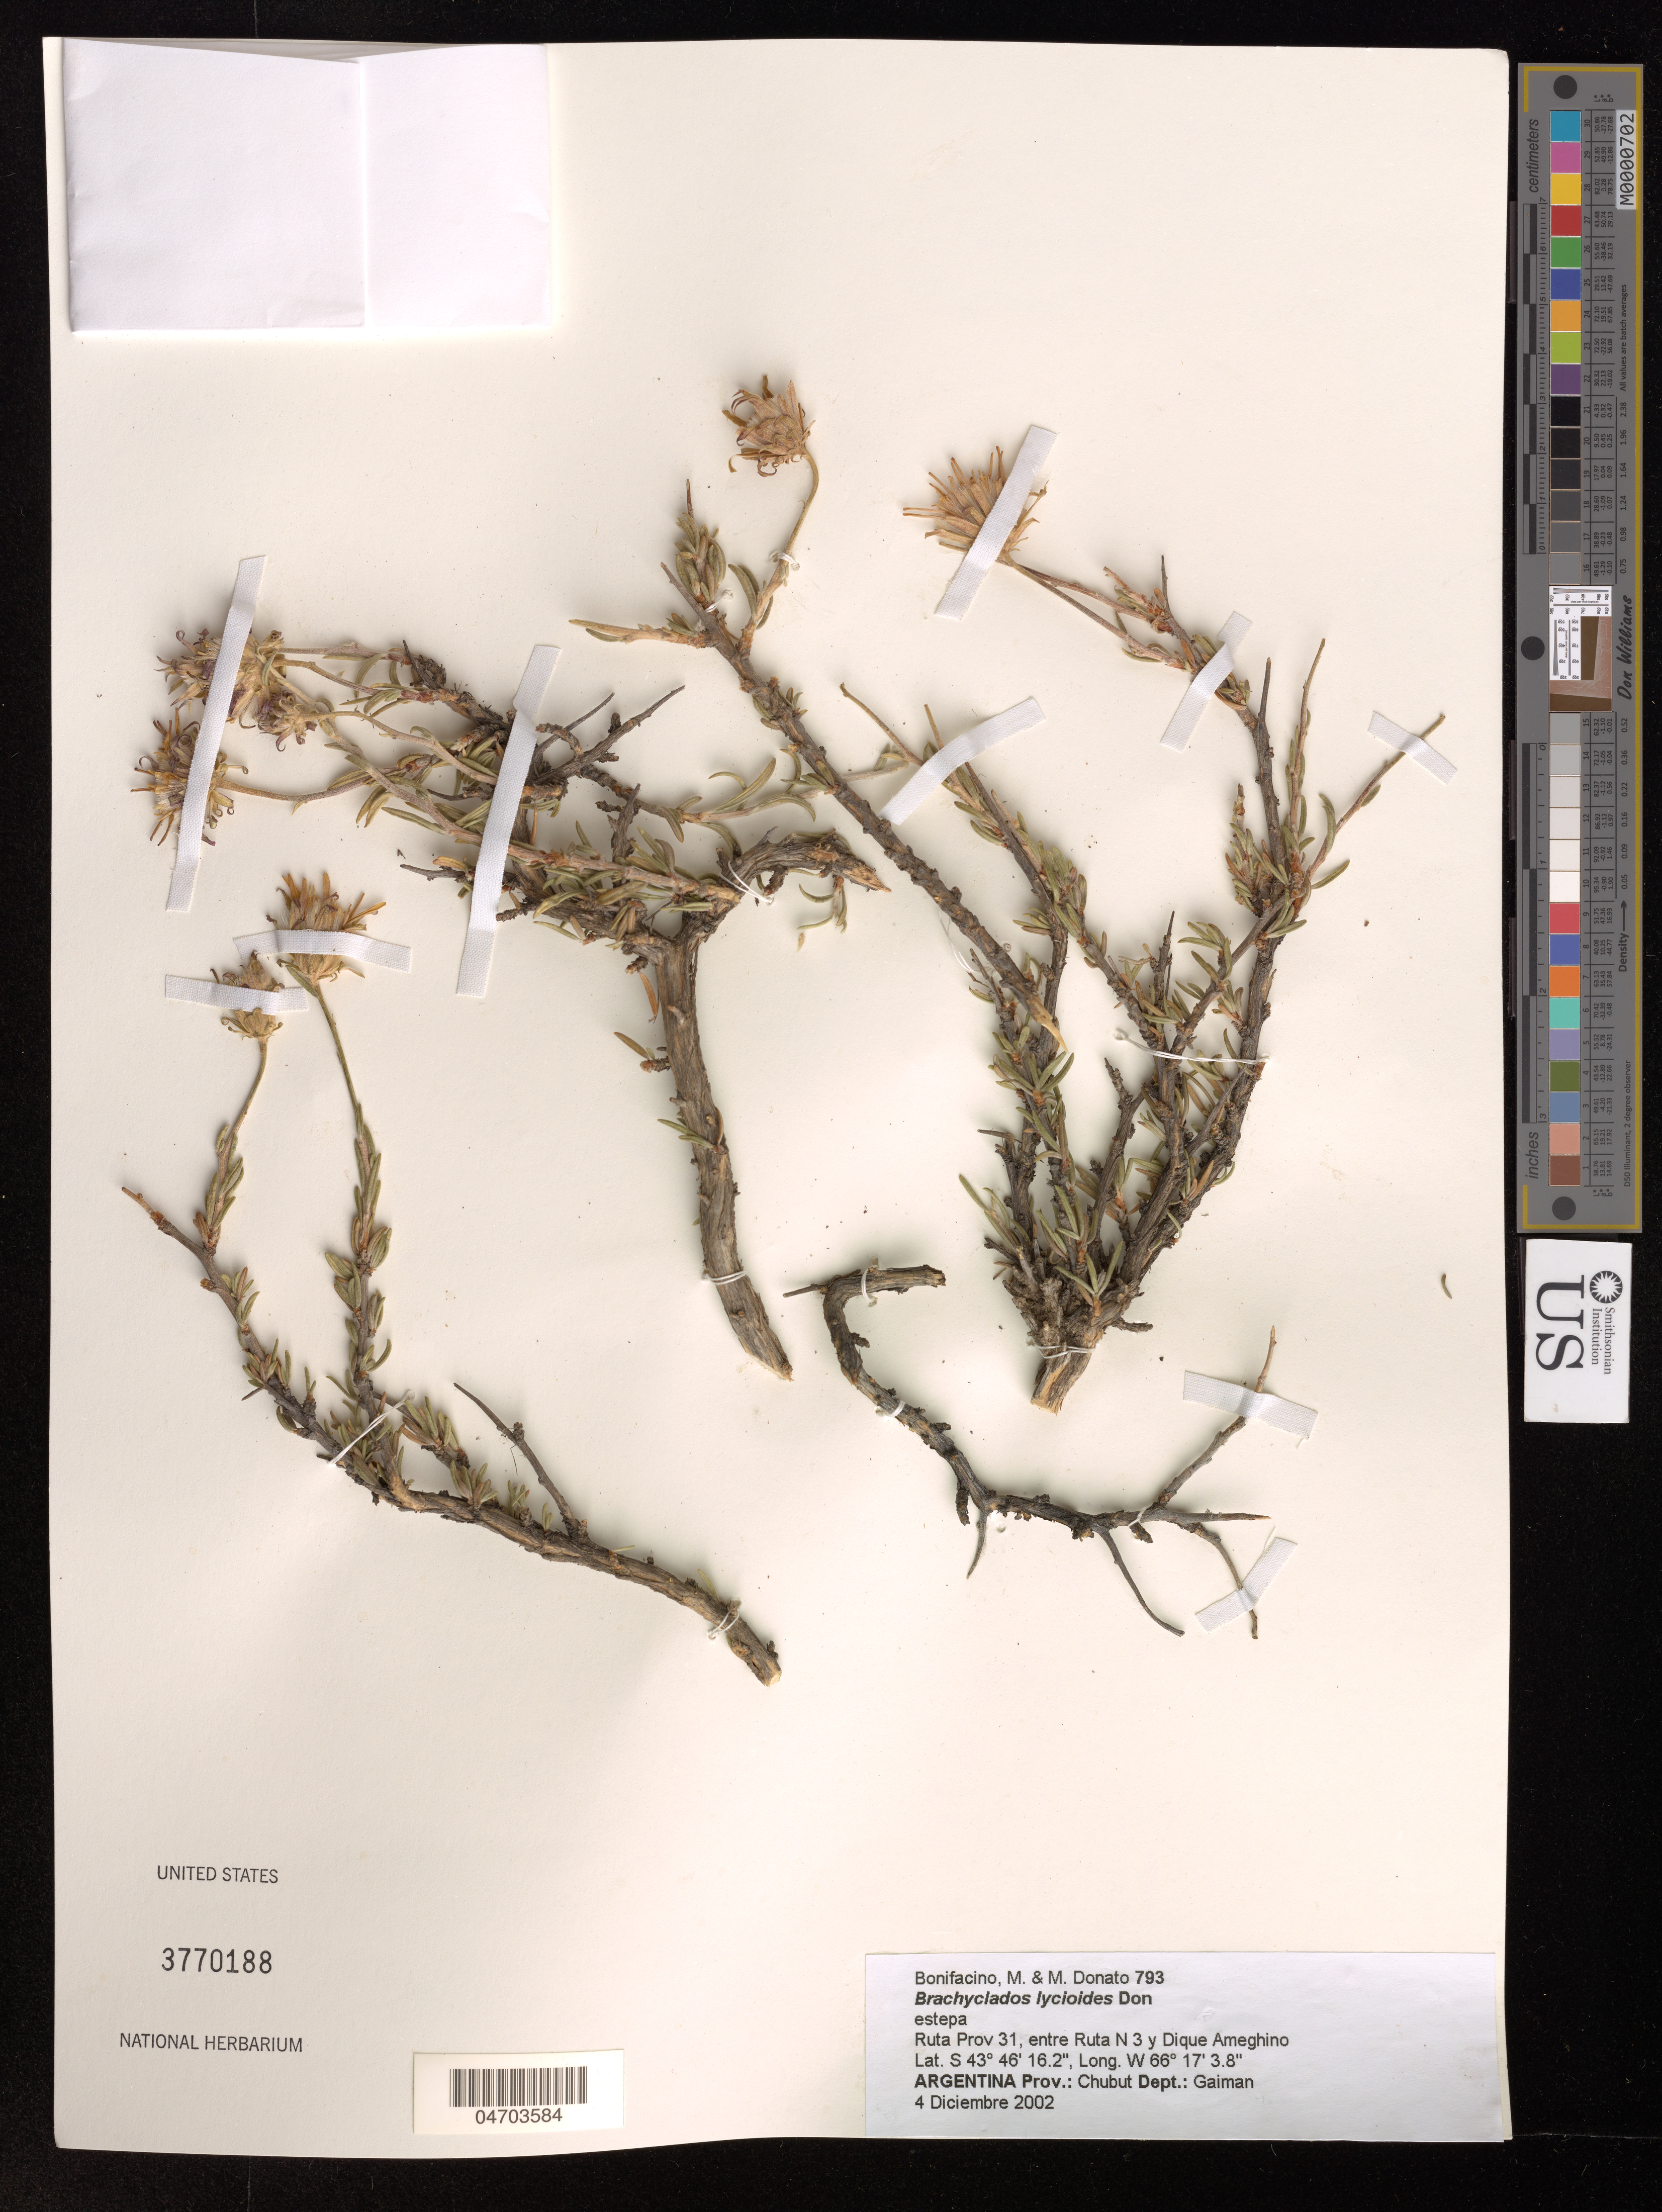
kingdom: Plantae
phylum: Tracheophyta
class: Magnoliopsida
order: Asterales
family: Asteraceae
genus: Brachyclados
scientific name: Brachyclados lycioides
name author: D. Don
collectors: M. Bonifacino & M. Donato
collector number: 793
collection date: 2002-12-04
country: Argentina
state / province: Chubut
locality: Ruta Prov 31, entre Ruta N 3 y Dique Ameghino, Gaiman.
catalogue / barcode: US 3770188